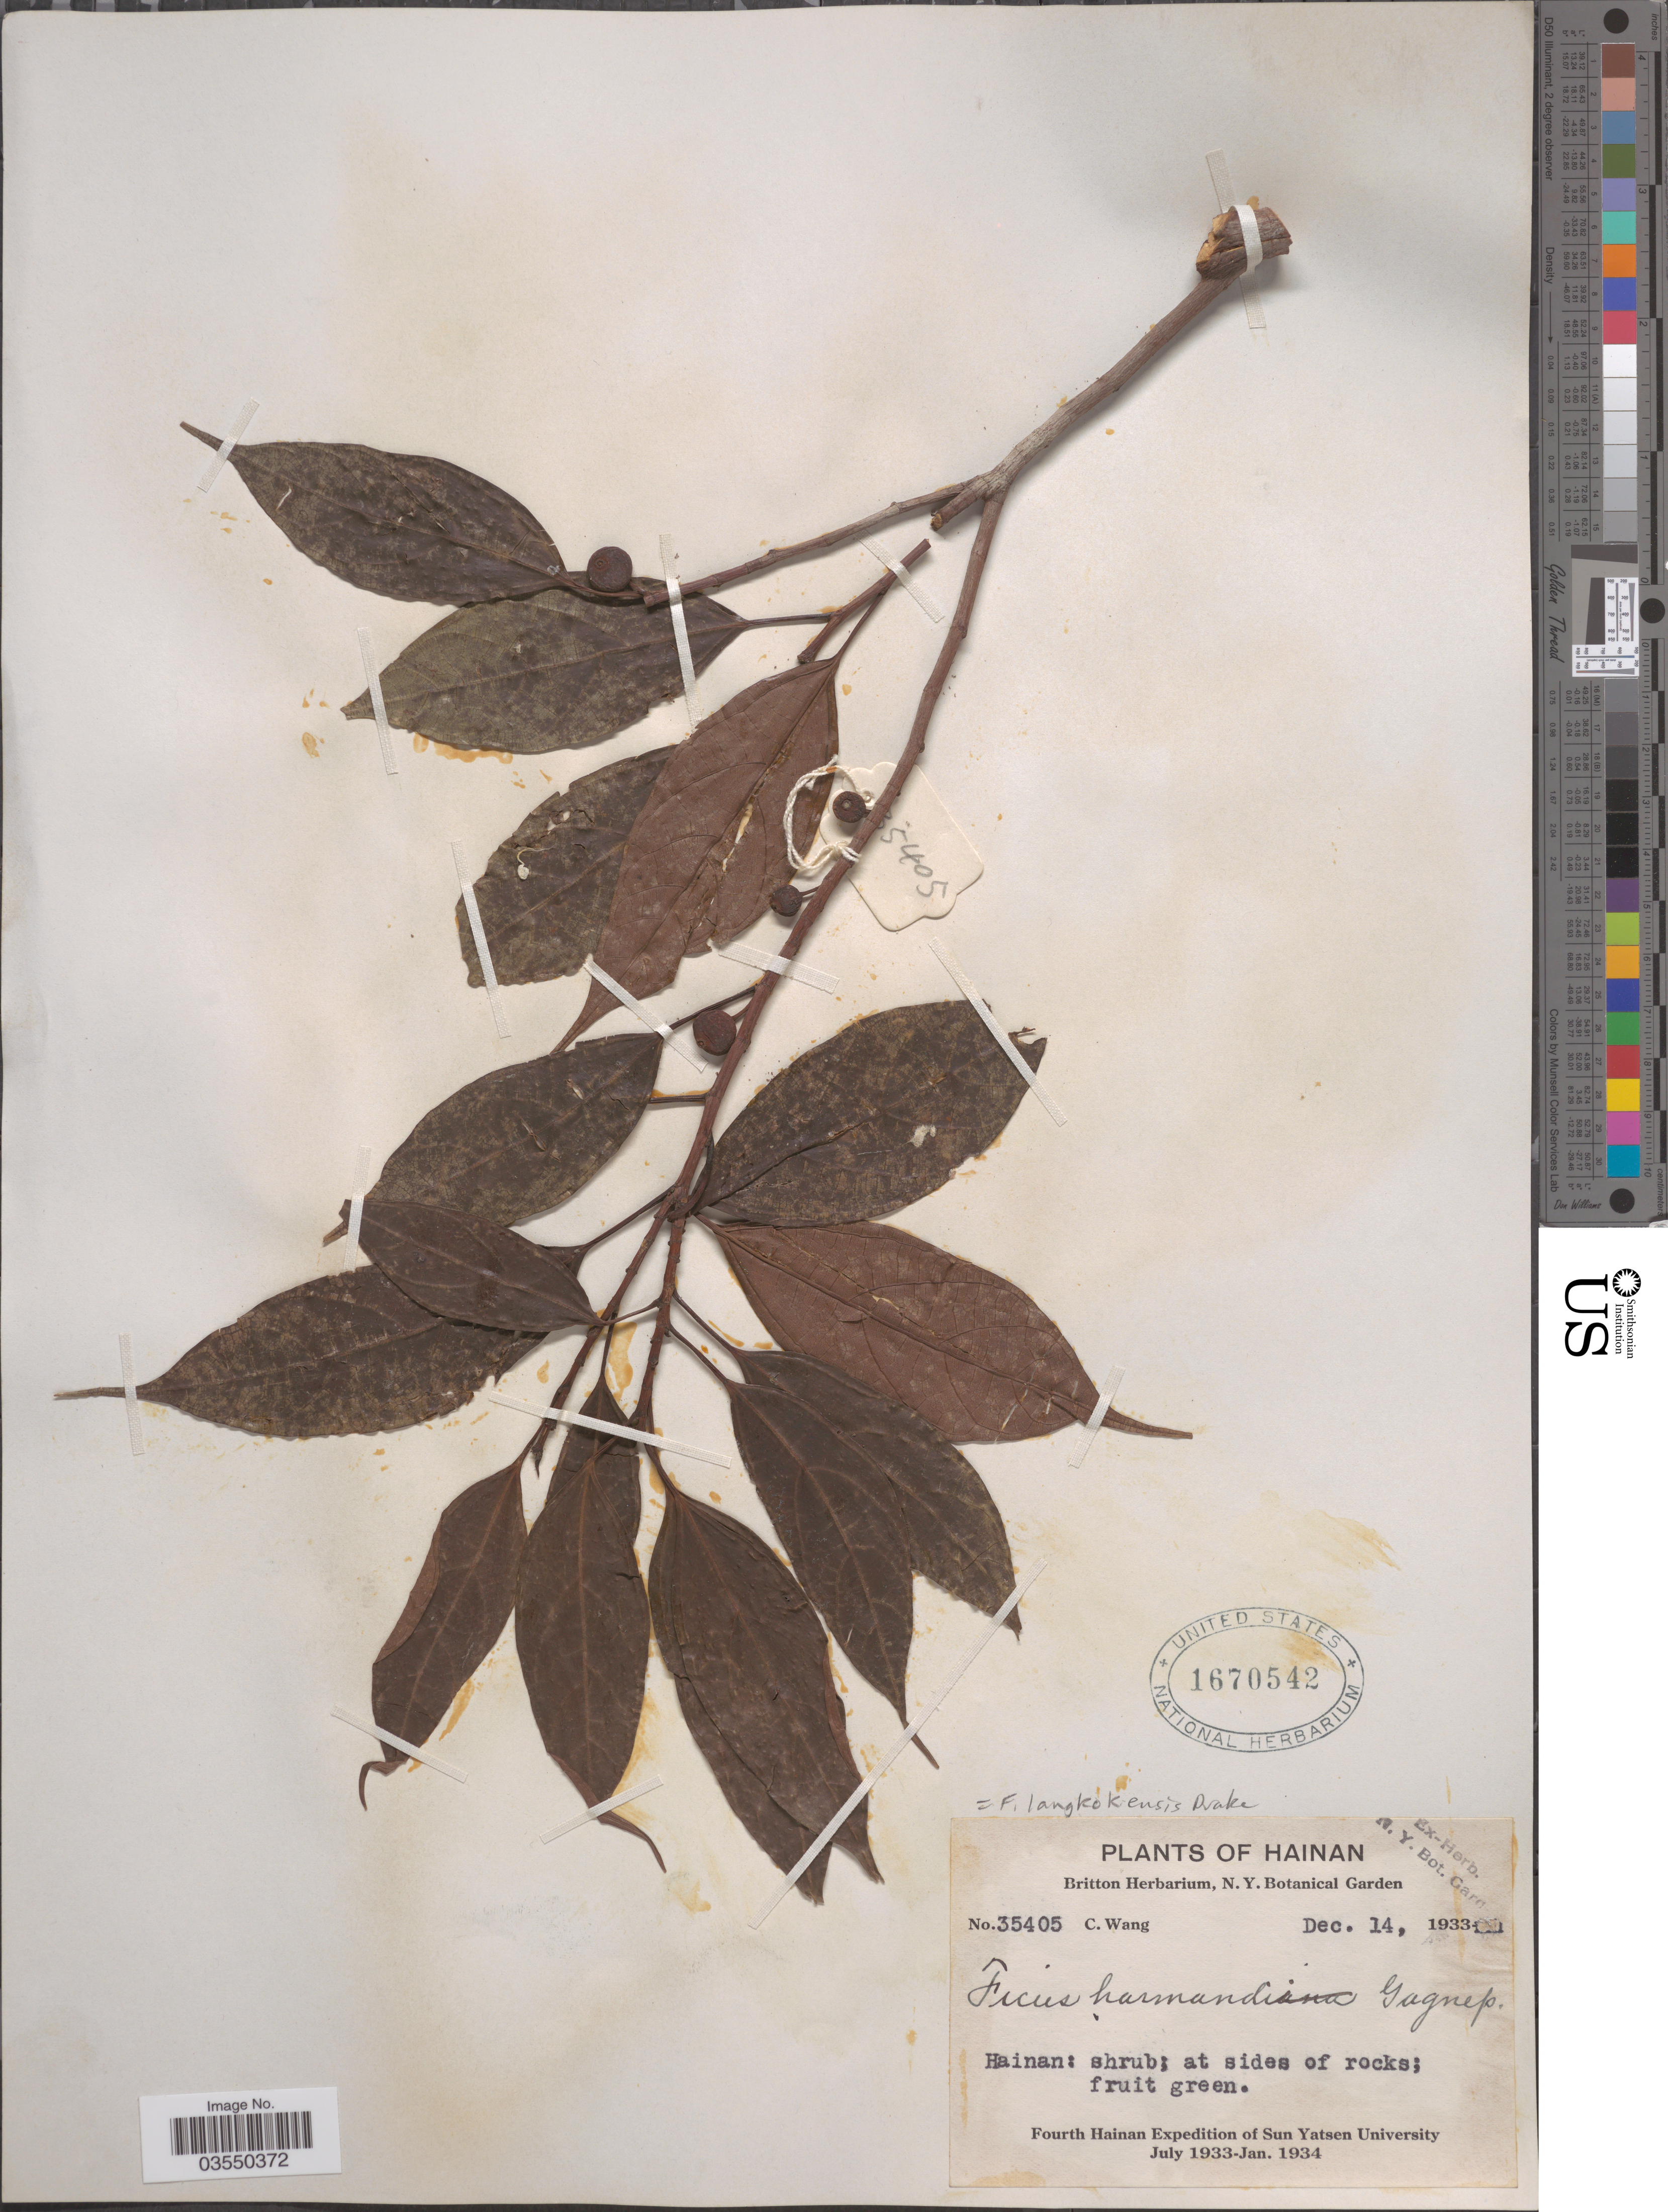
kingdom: Plantae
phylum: Tracheophyta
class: Magnoliopsida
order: Rosales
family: Moraceae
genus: Ficus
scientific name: Ficus langkokensis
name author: Drake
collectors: C. Wang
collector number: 35405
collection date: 1933-12-14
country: China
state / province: Hainan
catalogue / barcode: US 1670542